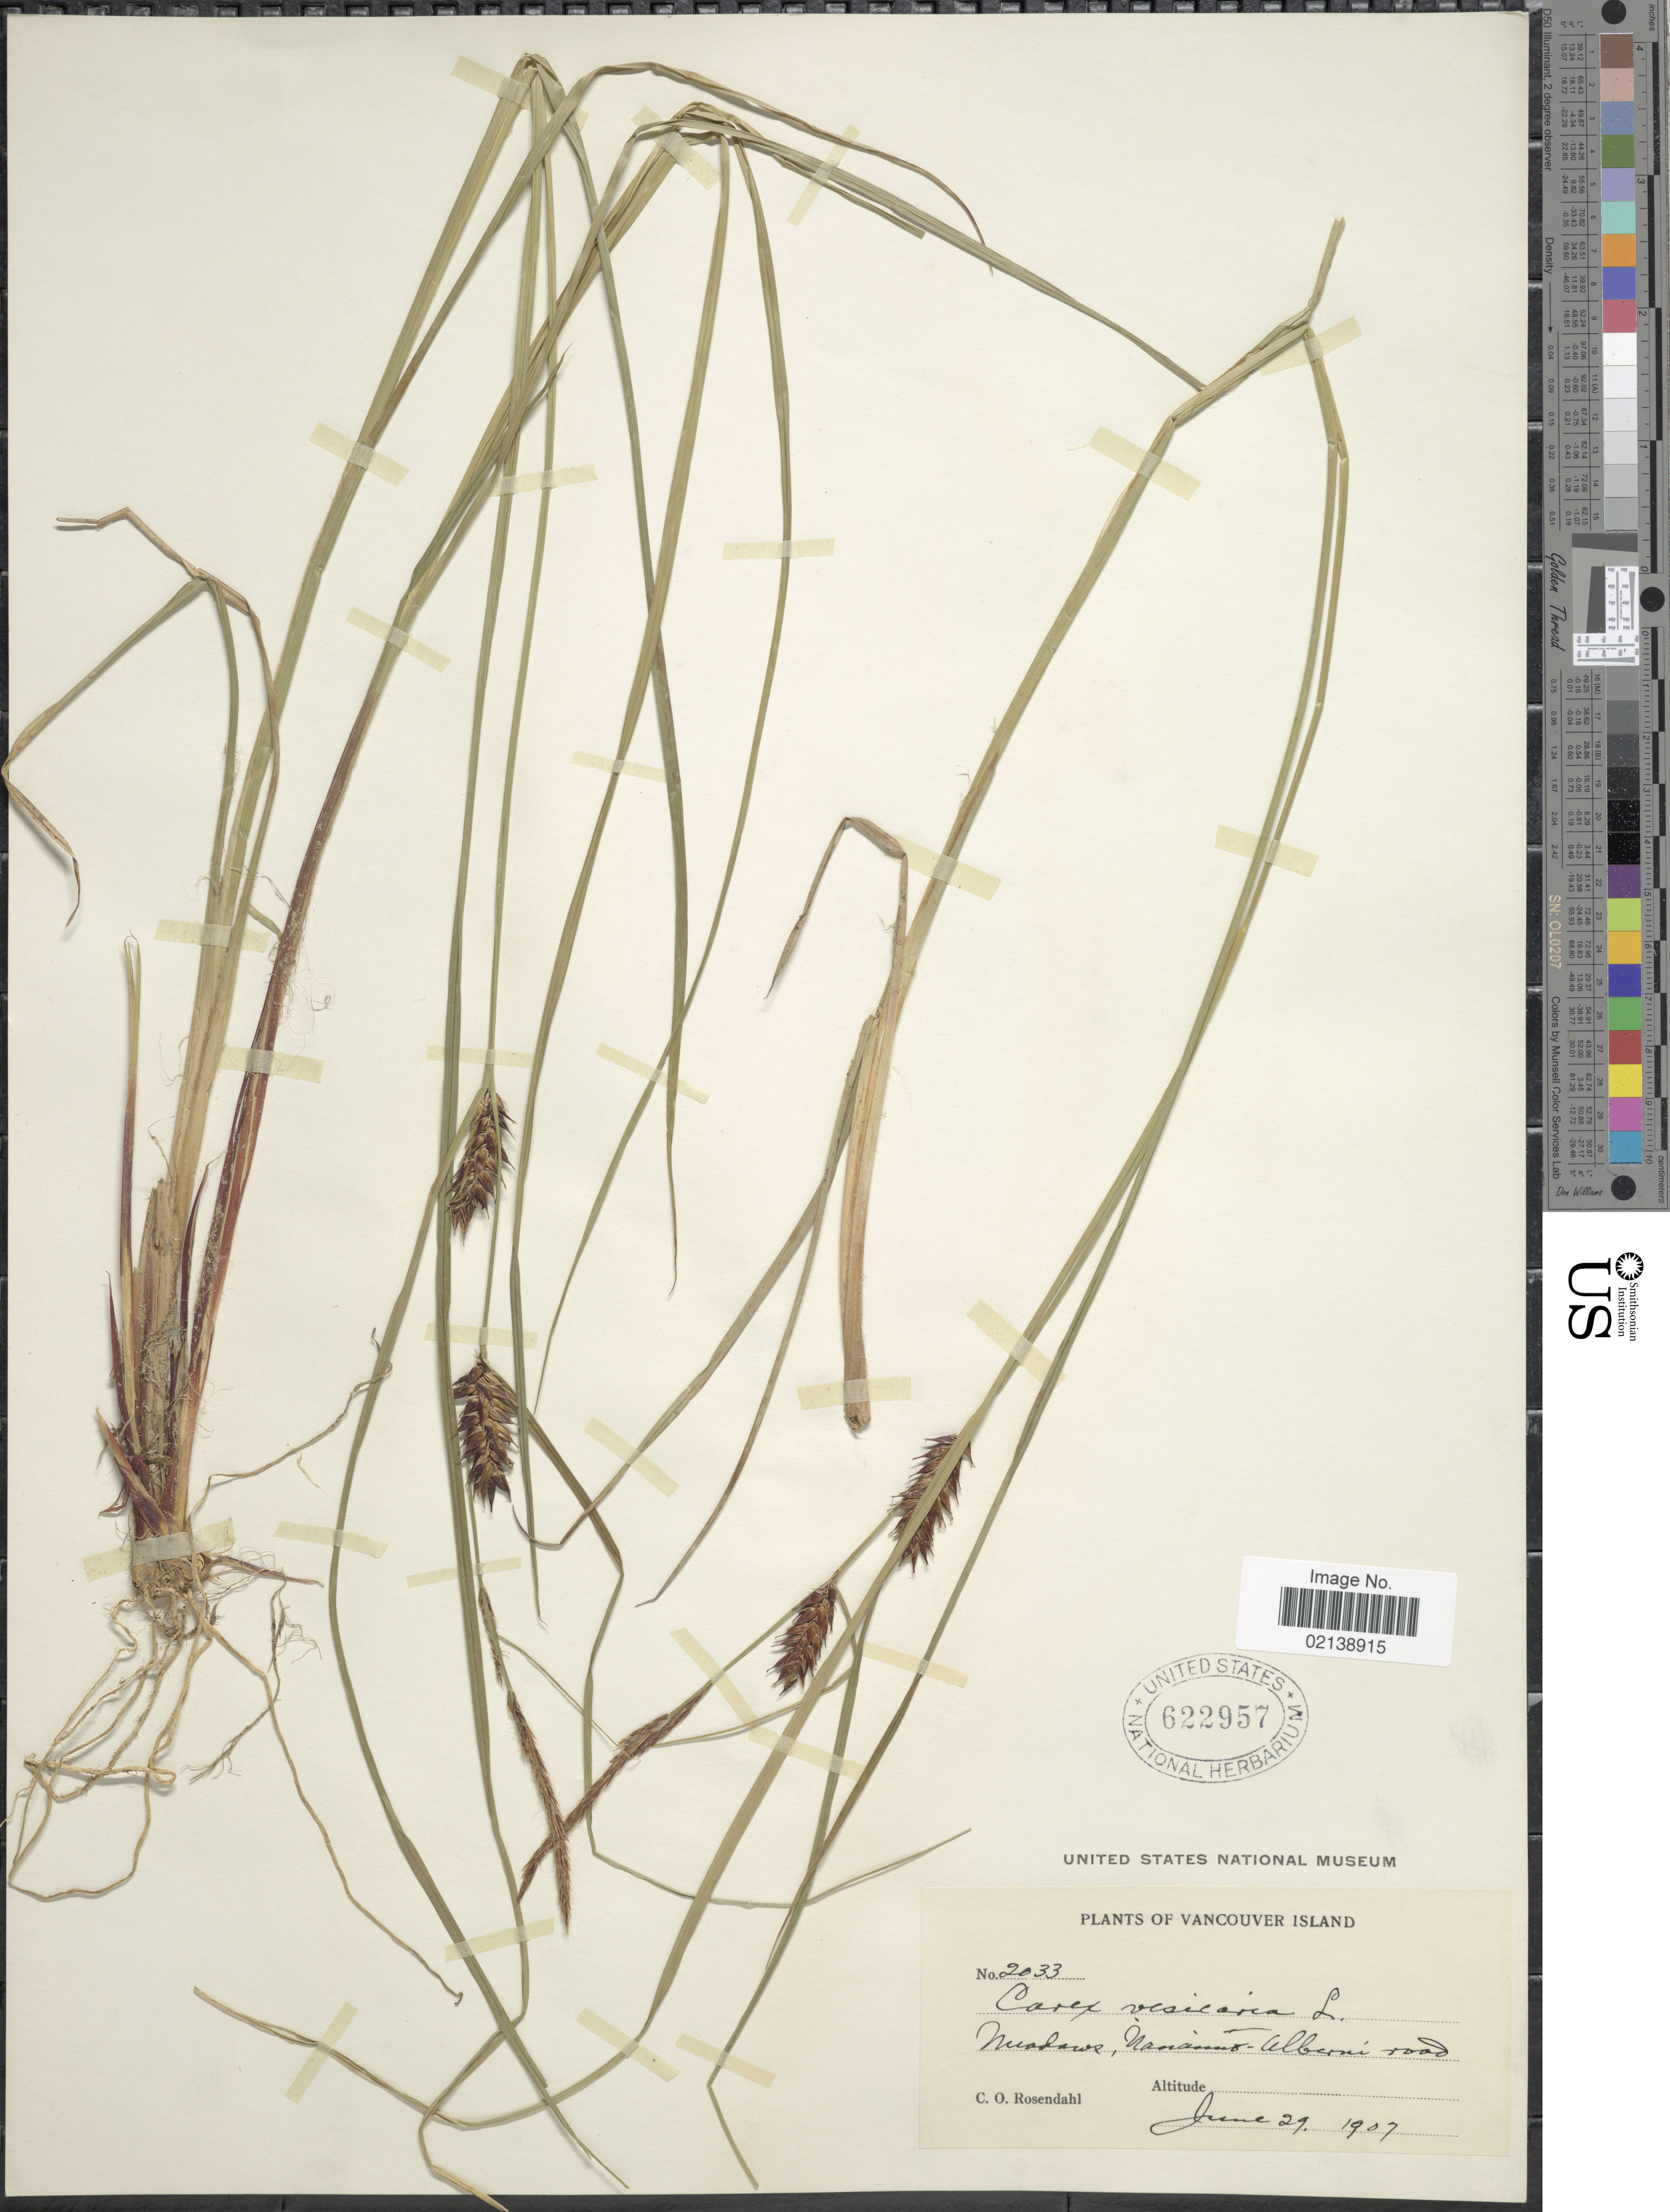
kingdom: Plantae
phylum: Tracheophyta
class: Liliopsida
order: Poales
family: Cyperaceae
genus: Carex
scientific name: Carex vesicaria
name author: L.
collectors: C. O. Rosendahl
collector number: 2033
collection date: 1907-06-29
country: Canada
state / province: British Columbia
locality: Vancouver Island. Meadows, Nanaimo - Alberni road.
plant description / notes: Precise locality edit: Corrected "Meadows, Alberni road" to "Meadows, Nanaimo - Alberni road."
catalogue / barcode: US 622957